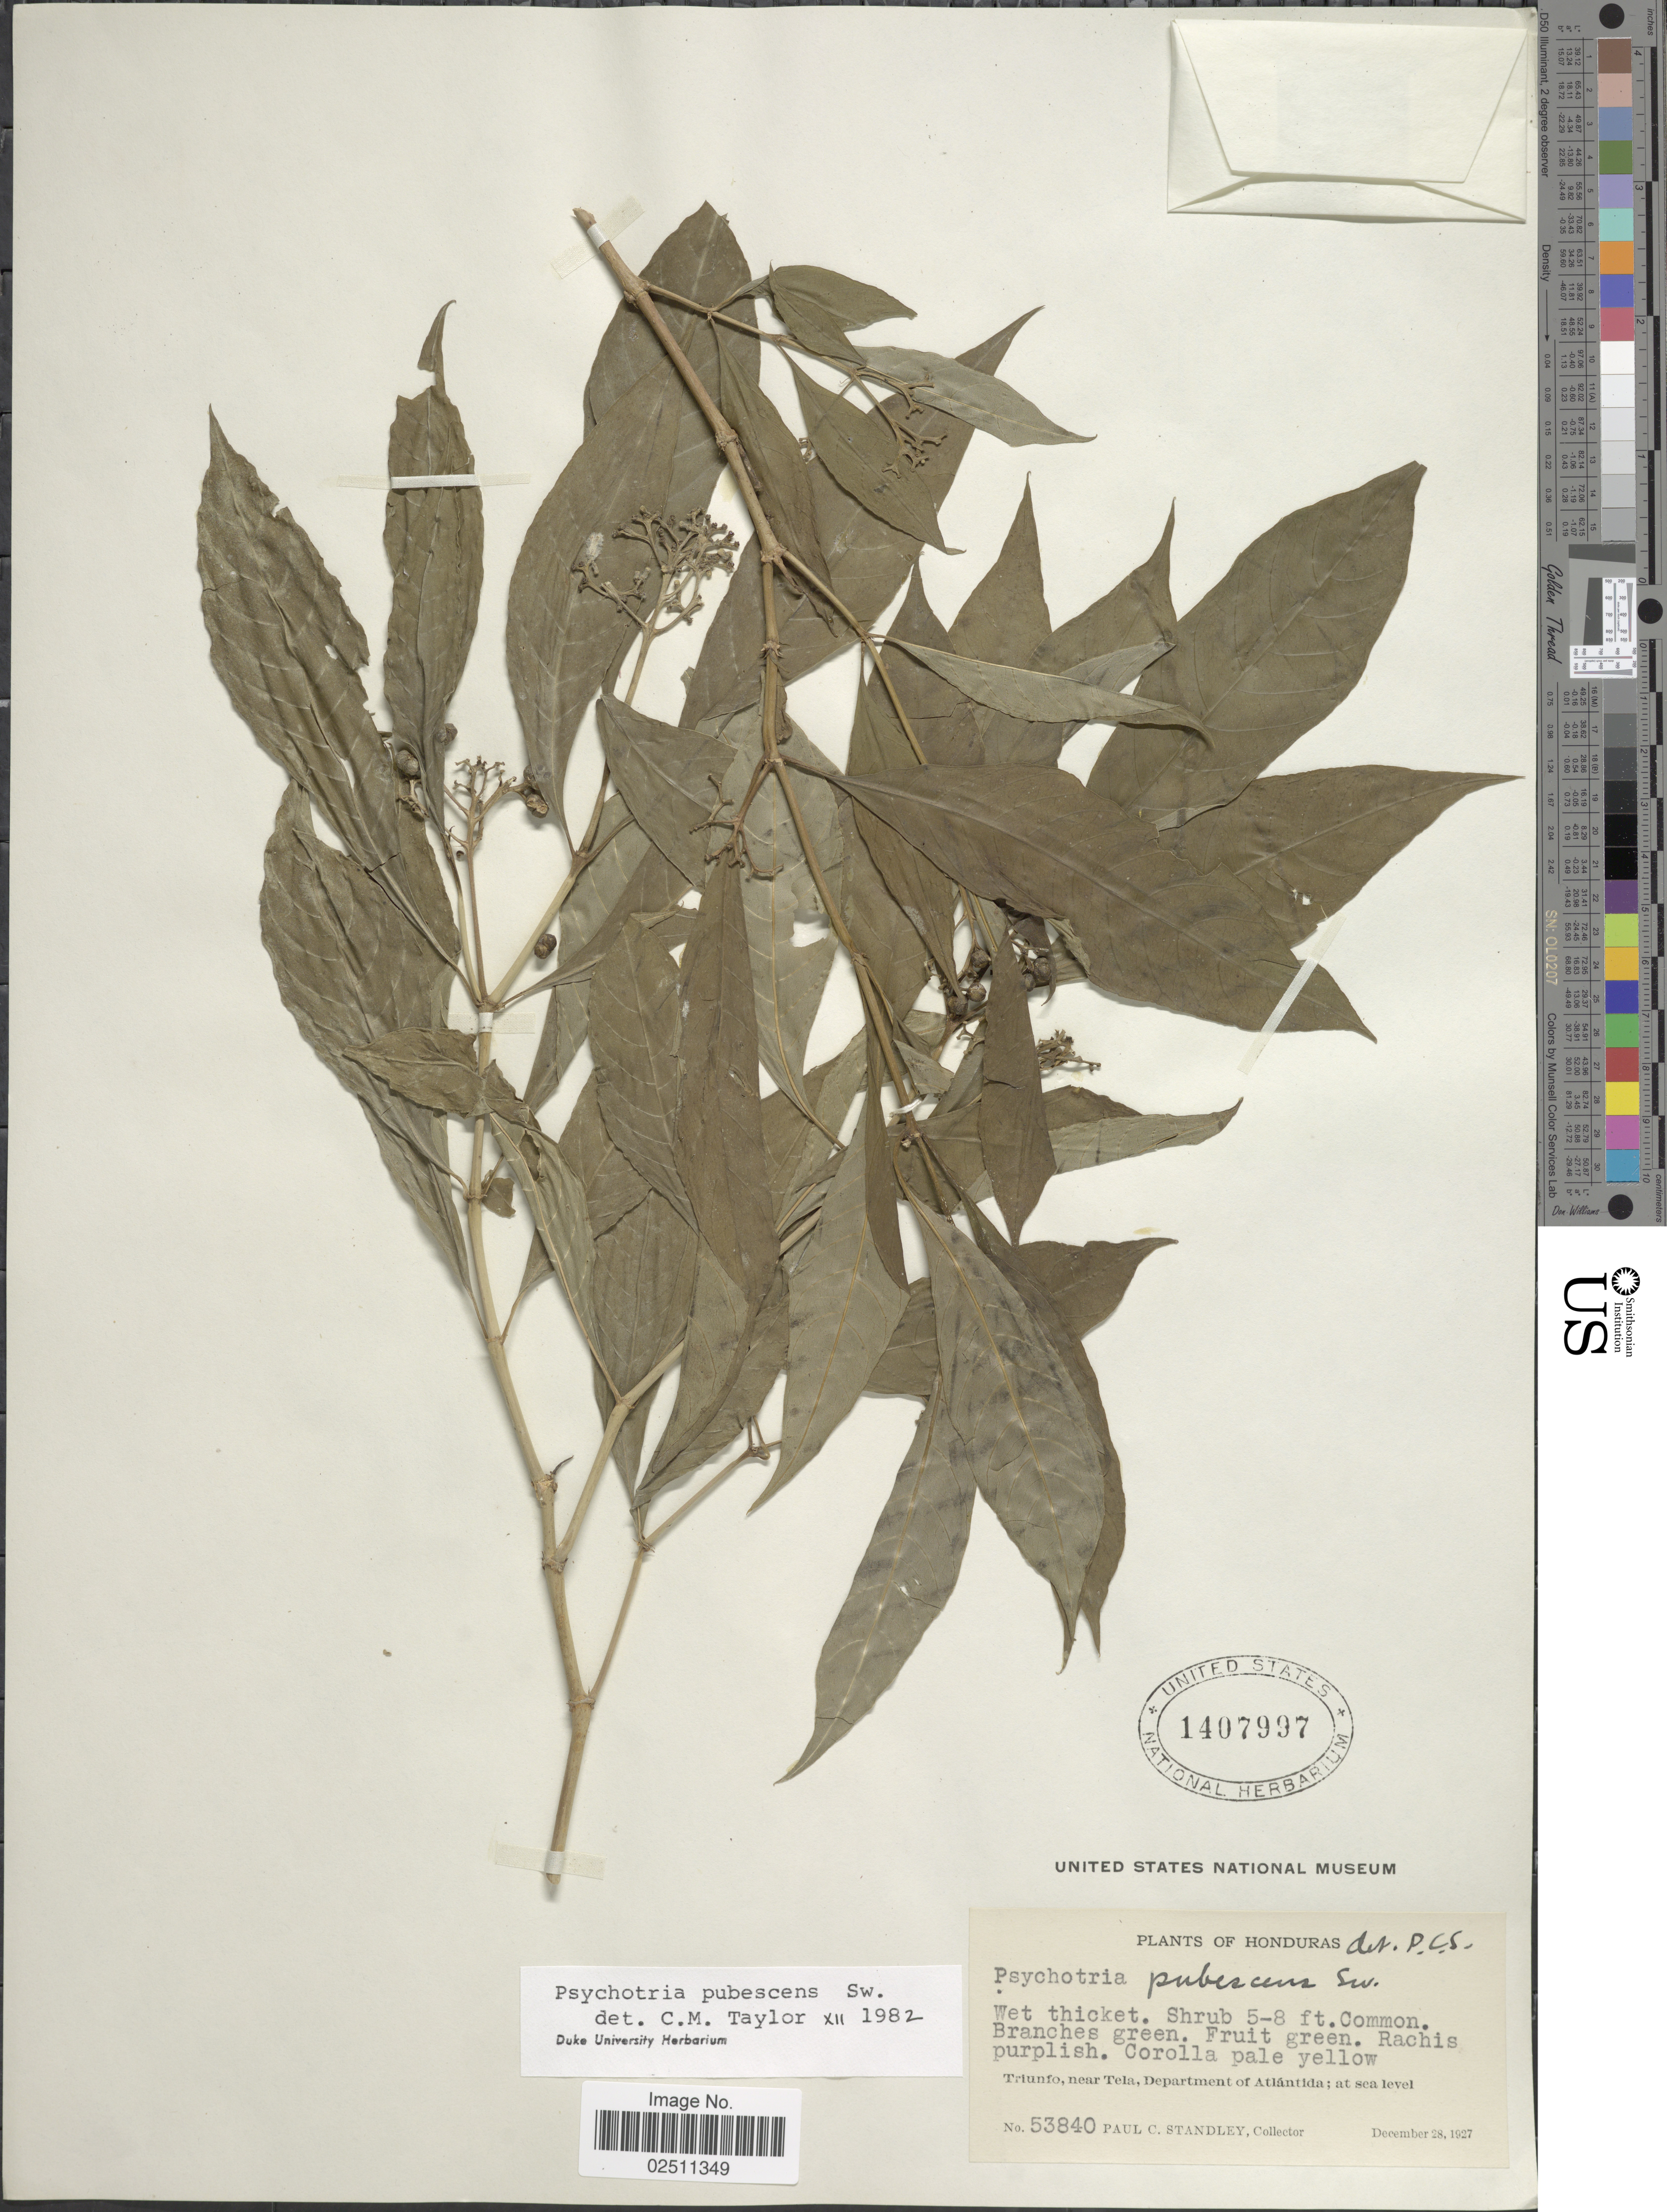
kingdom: Plantae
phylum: Tracheophyta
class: Magnoliopsida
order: Gentianales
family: Rubiaceae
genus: Psychotria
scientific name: Psychotria pubescens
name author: Sw.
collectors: P. C. Standley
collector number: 53840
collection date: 1927-12-28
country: Honduras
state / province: Atlántida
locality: Triunfo, near Tela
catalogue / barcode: US 1407997